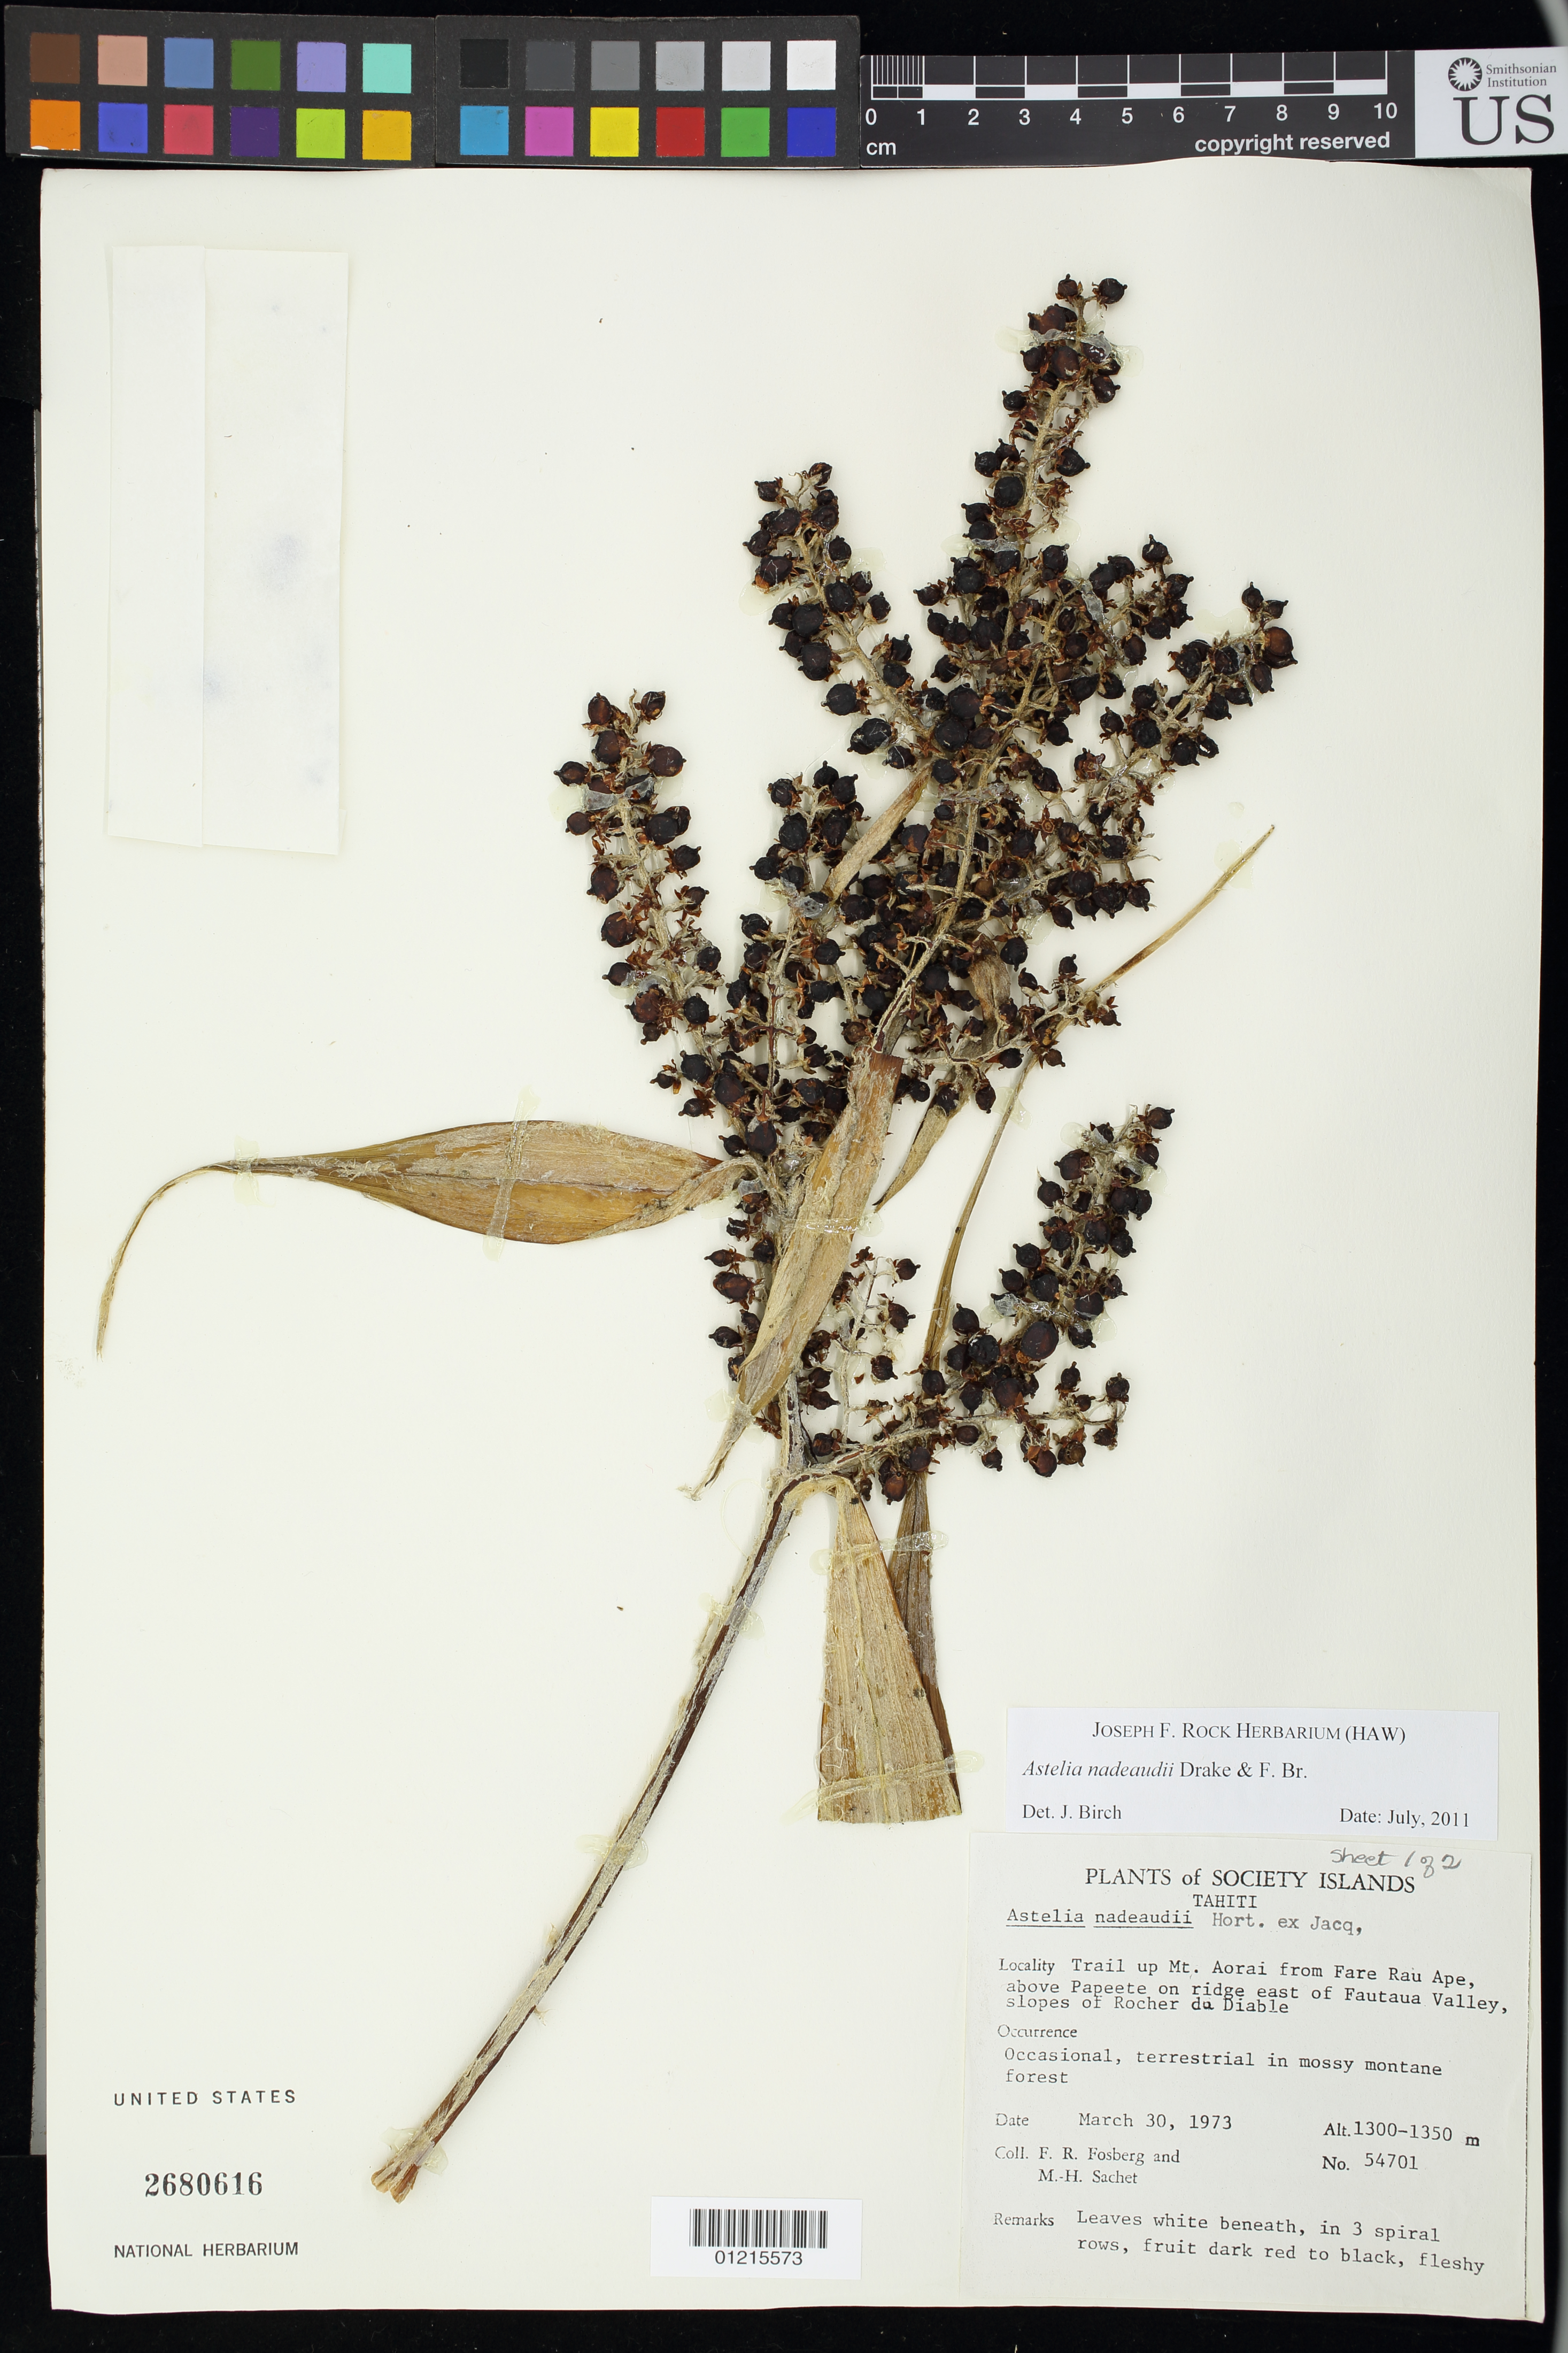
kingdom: Plantae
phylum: Tracheophyta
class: Liliopsida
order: Asparagales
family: Asteliaceae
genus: Astelia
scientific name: Astelia nadeaudii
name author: Drake & F. Br.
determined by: Birch, J. L.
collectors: F. R. Fosberg & M.-H. Sachet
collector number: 54701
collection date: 1973-03-30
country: French Polynesia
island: Tahiti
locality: Trail up Mt. Aorai from Fare Rau Ape, above Papeete on ridge east of Fautaua Valley, Slipes of rocher du Diable.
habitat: Mossy montane forest.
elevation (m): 1300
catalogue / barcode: US 2680616